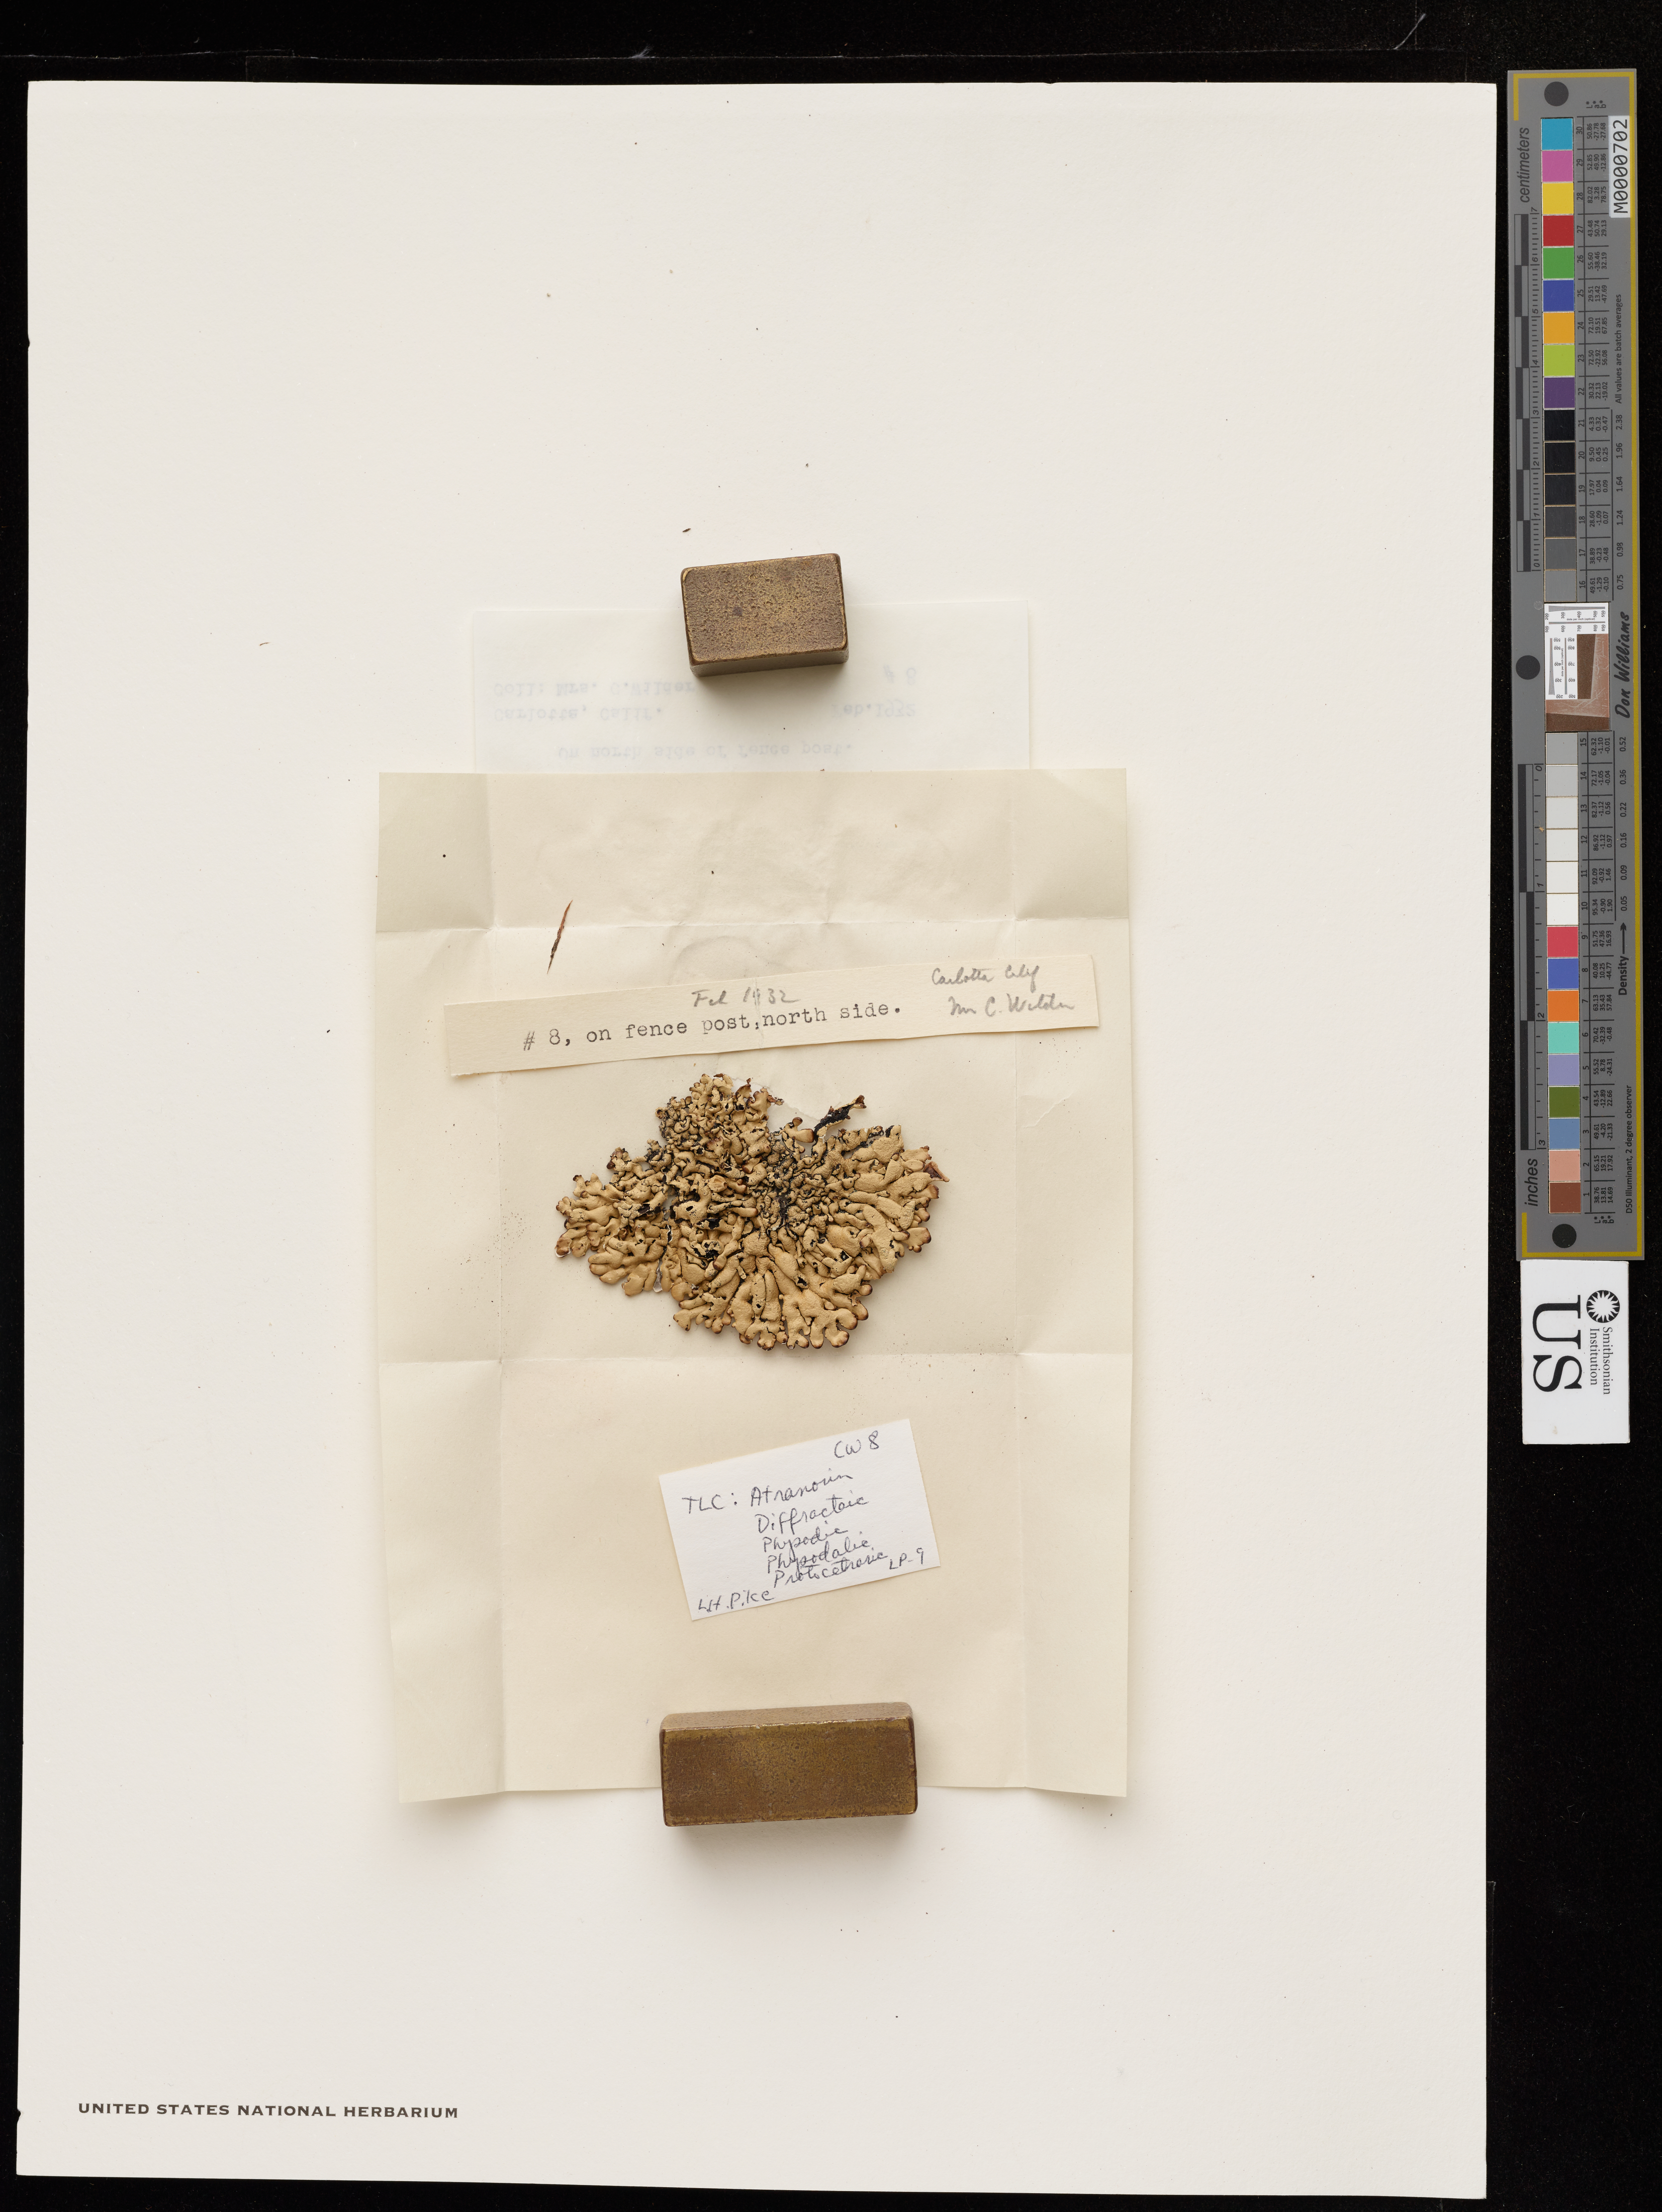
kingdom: Fungi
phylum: Ascomycota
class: Lecanoromycetes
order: Lecanorales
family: Parmeliaceae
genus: Hypogymnia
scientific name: Hypogymnia enteromorpha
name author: (Ach.) Nyl.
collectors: C. Wilder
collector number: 8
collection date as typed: Feb 1932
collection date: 1932-02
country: United States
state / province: California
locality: Carlotta